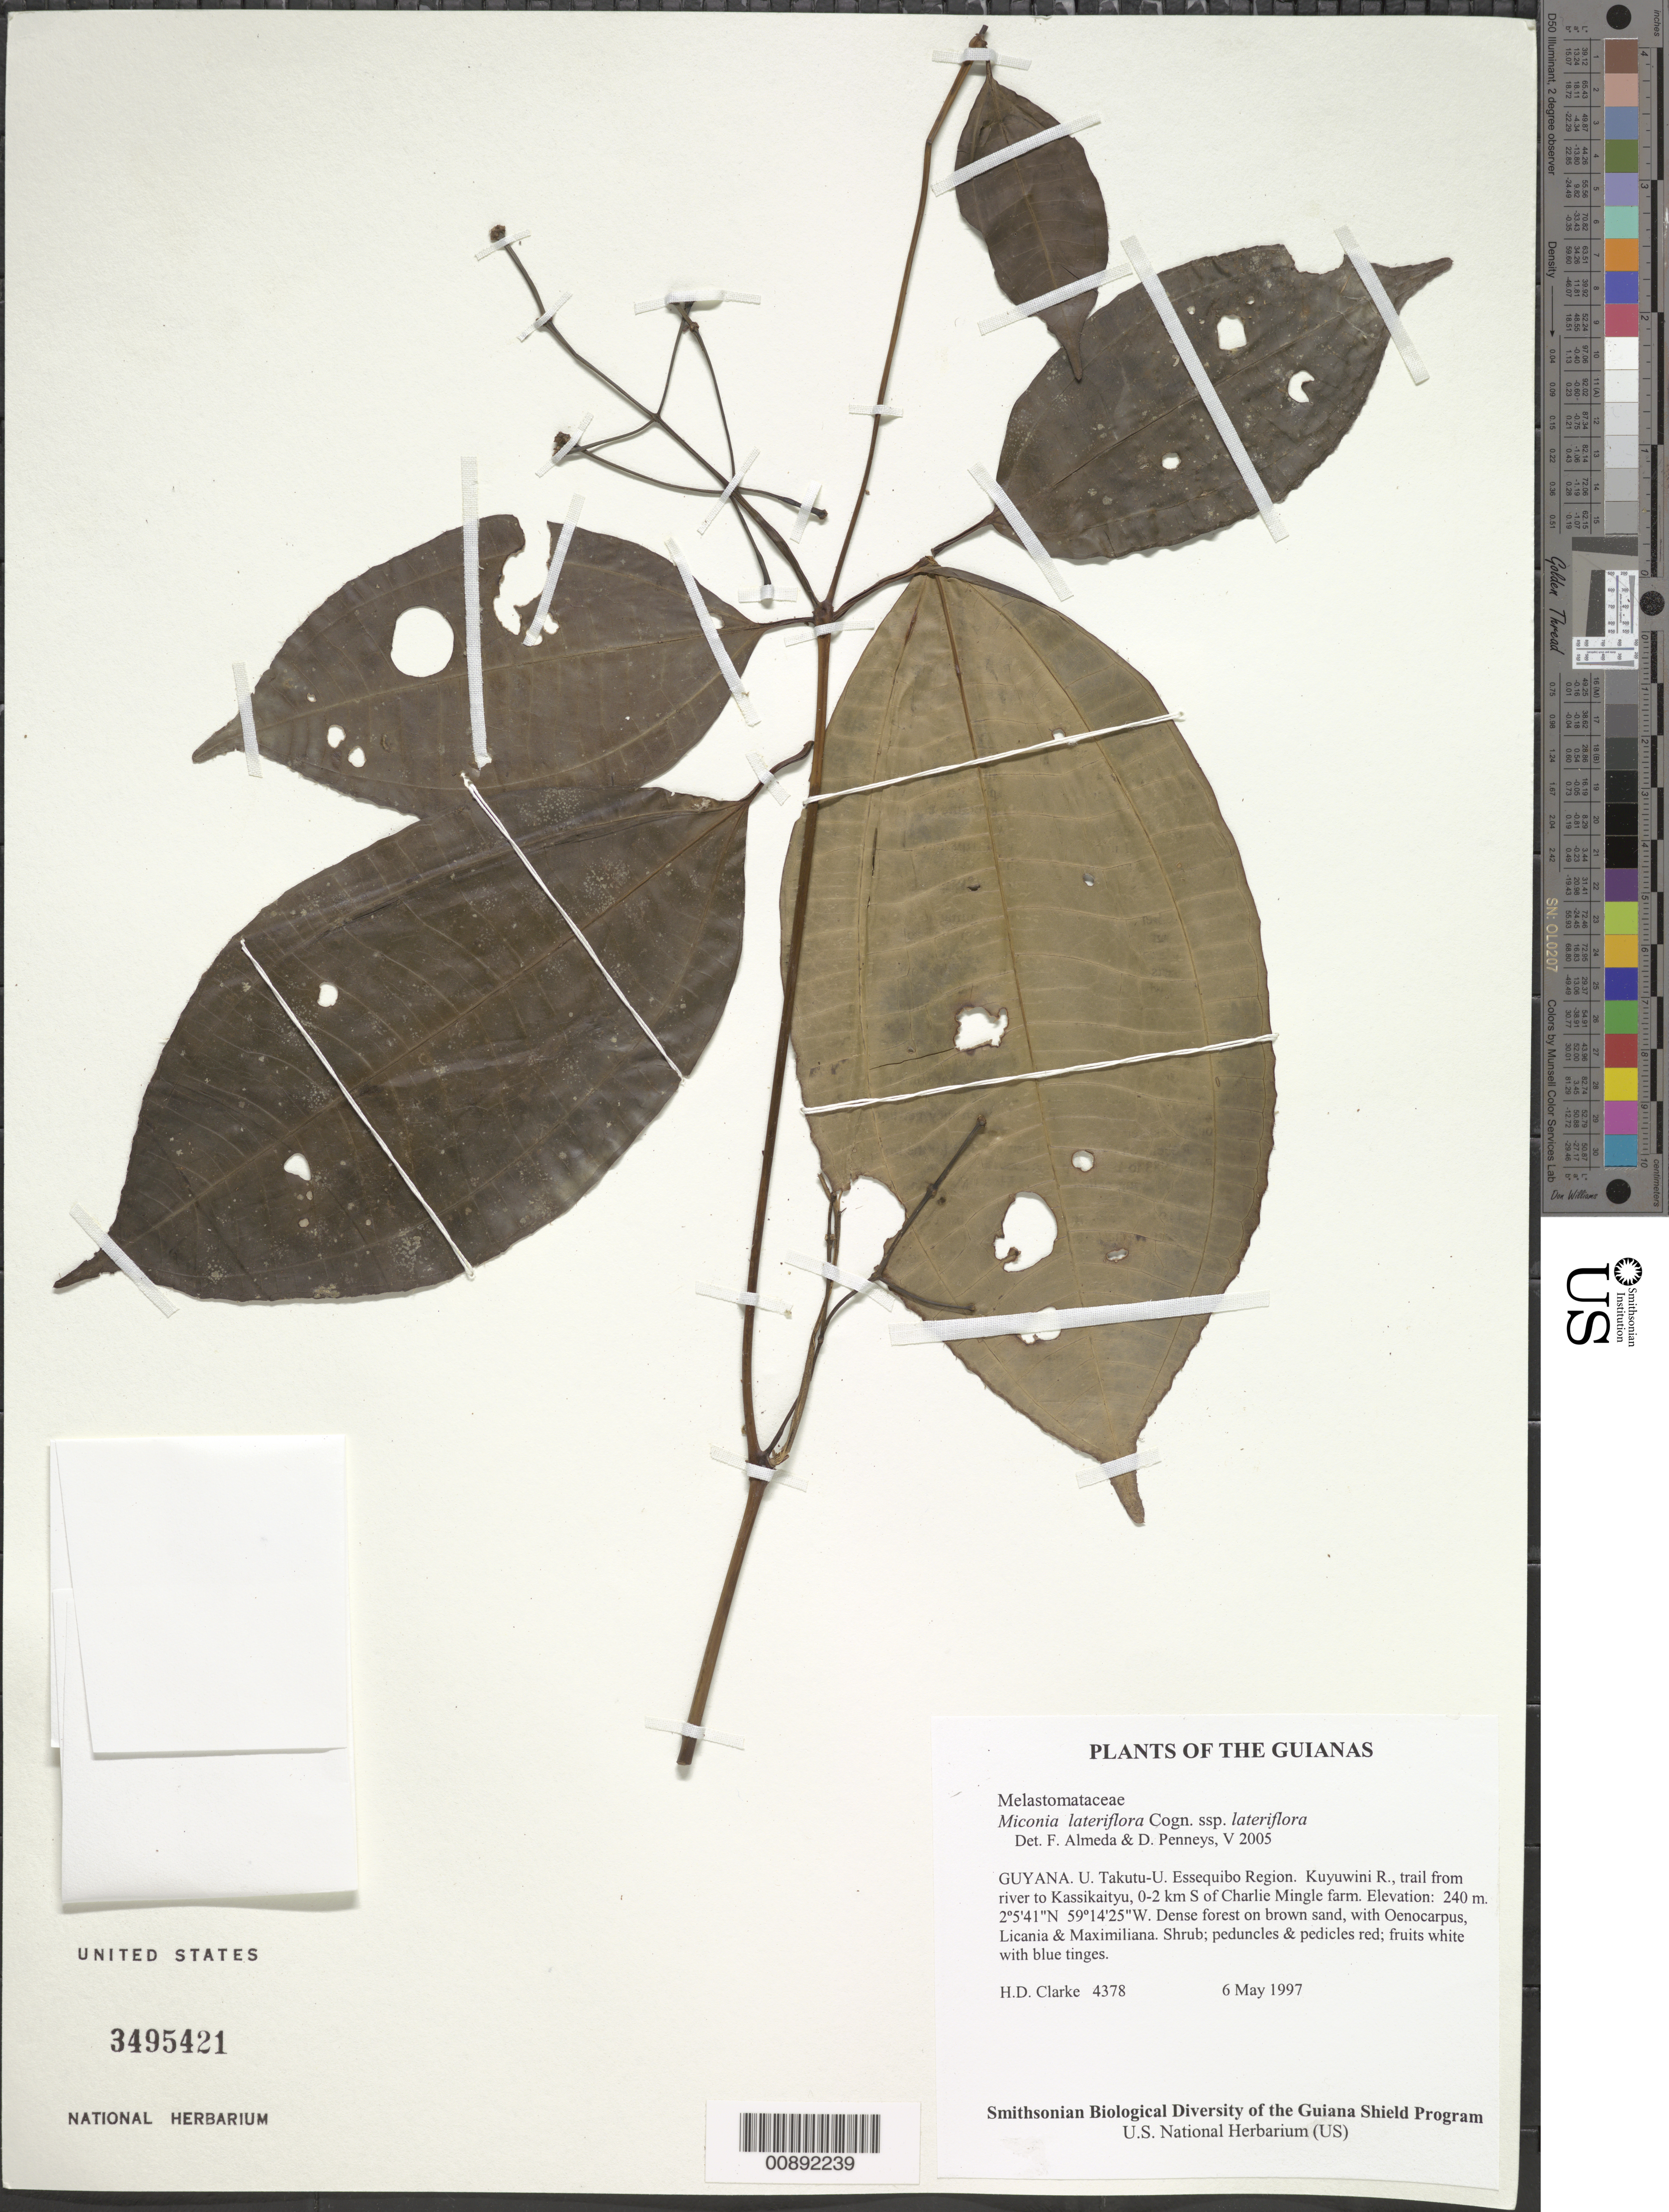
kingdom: Plantae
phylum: Tracheophyta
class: Magnoliopsida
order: Myrtales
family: Melastomataceae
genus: Miconia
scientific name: Miconia lateriflora subsp. lateriflora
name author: Cogn.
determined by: Almeda, F.; Penneys, D. S.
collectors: H. D. Clarke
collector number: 4378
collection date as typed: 6 May 1997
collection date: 1997-05-06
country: Guyana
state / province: U. Takutu-U. Essequibo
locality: Kuyuwini R., trail from river to Kassikaityu, 0-2 km S of Charlie Mingle farm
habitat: Dense forest on brown sand, with Oenocarpus, Licania & Maximiliana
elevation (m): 240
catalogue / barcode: US 3495421